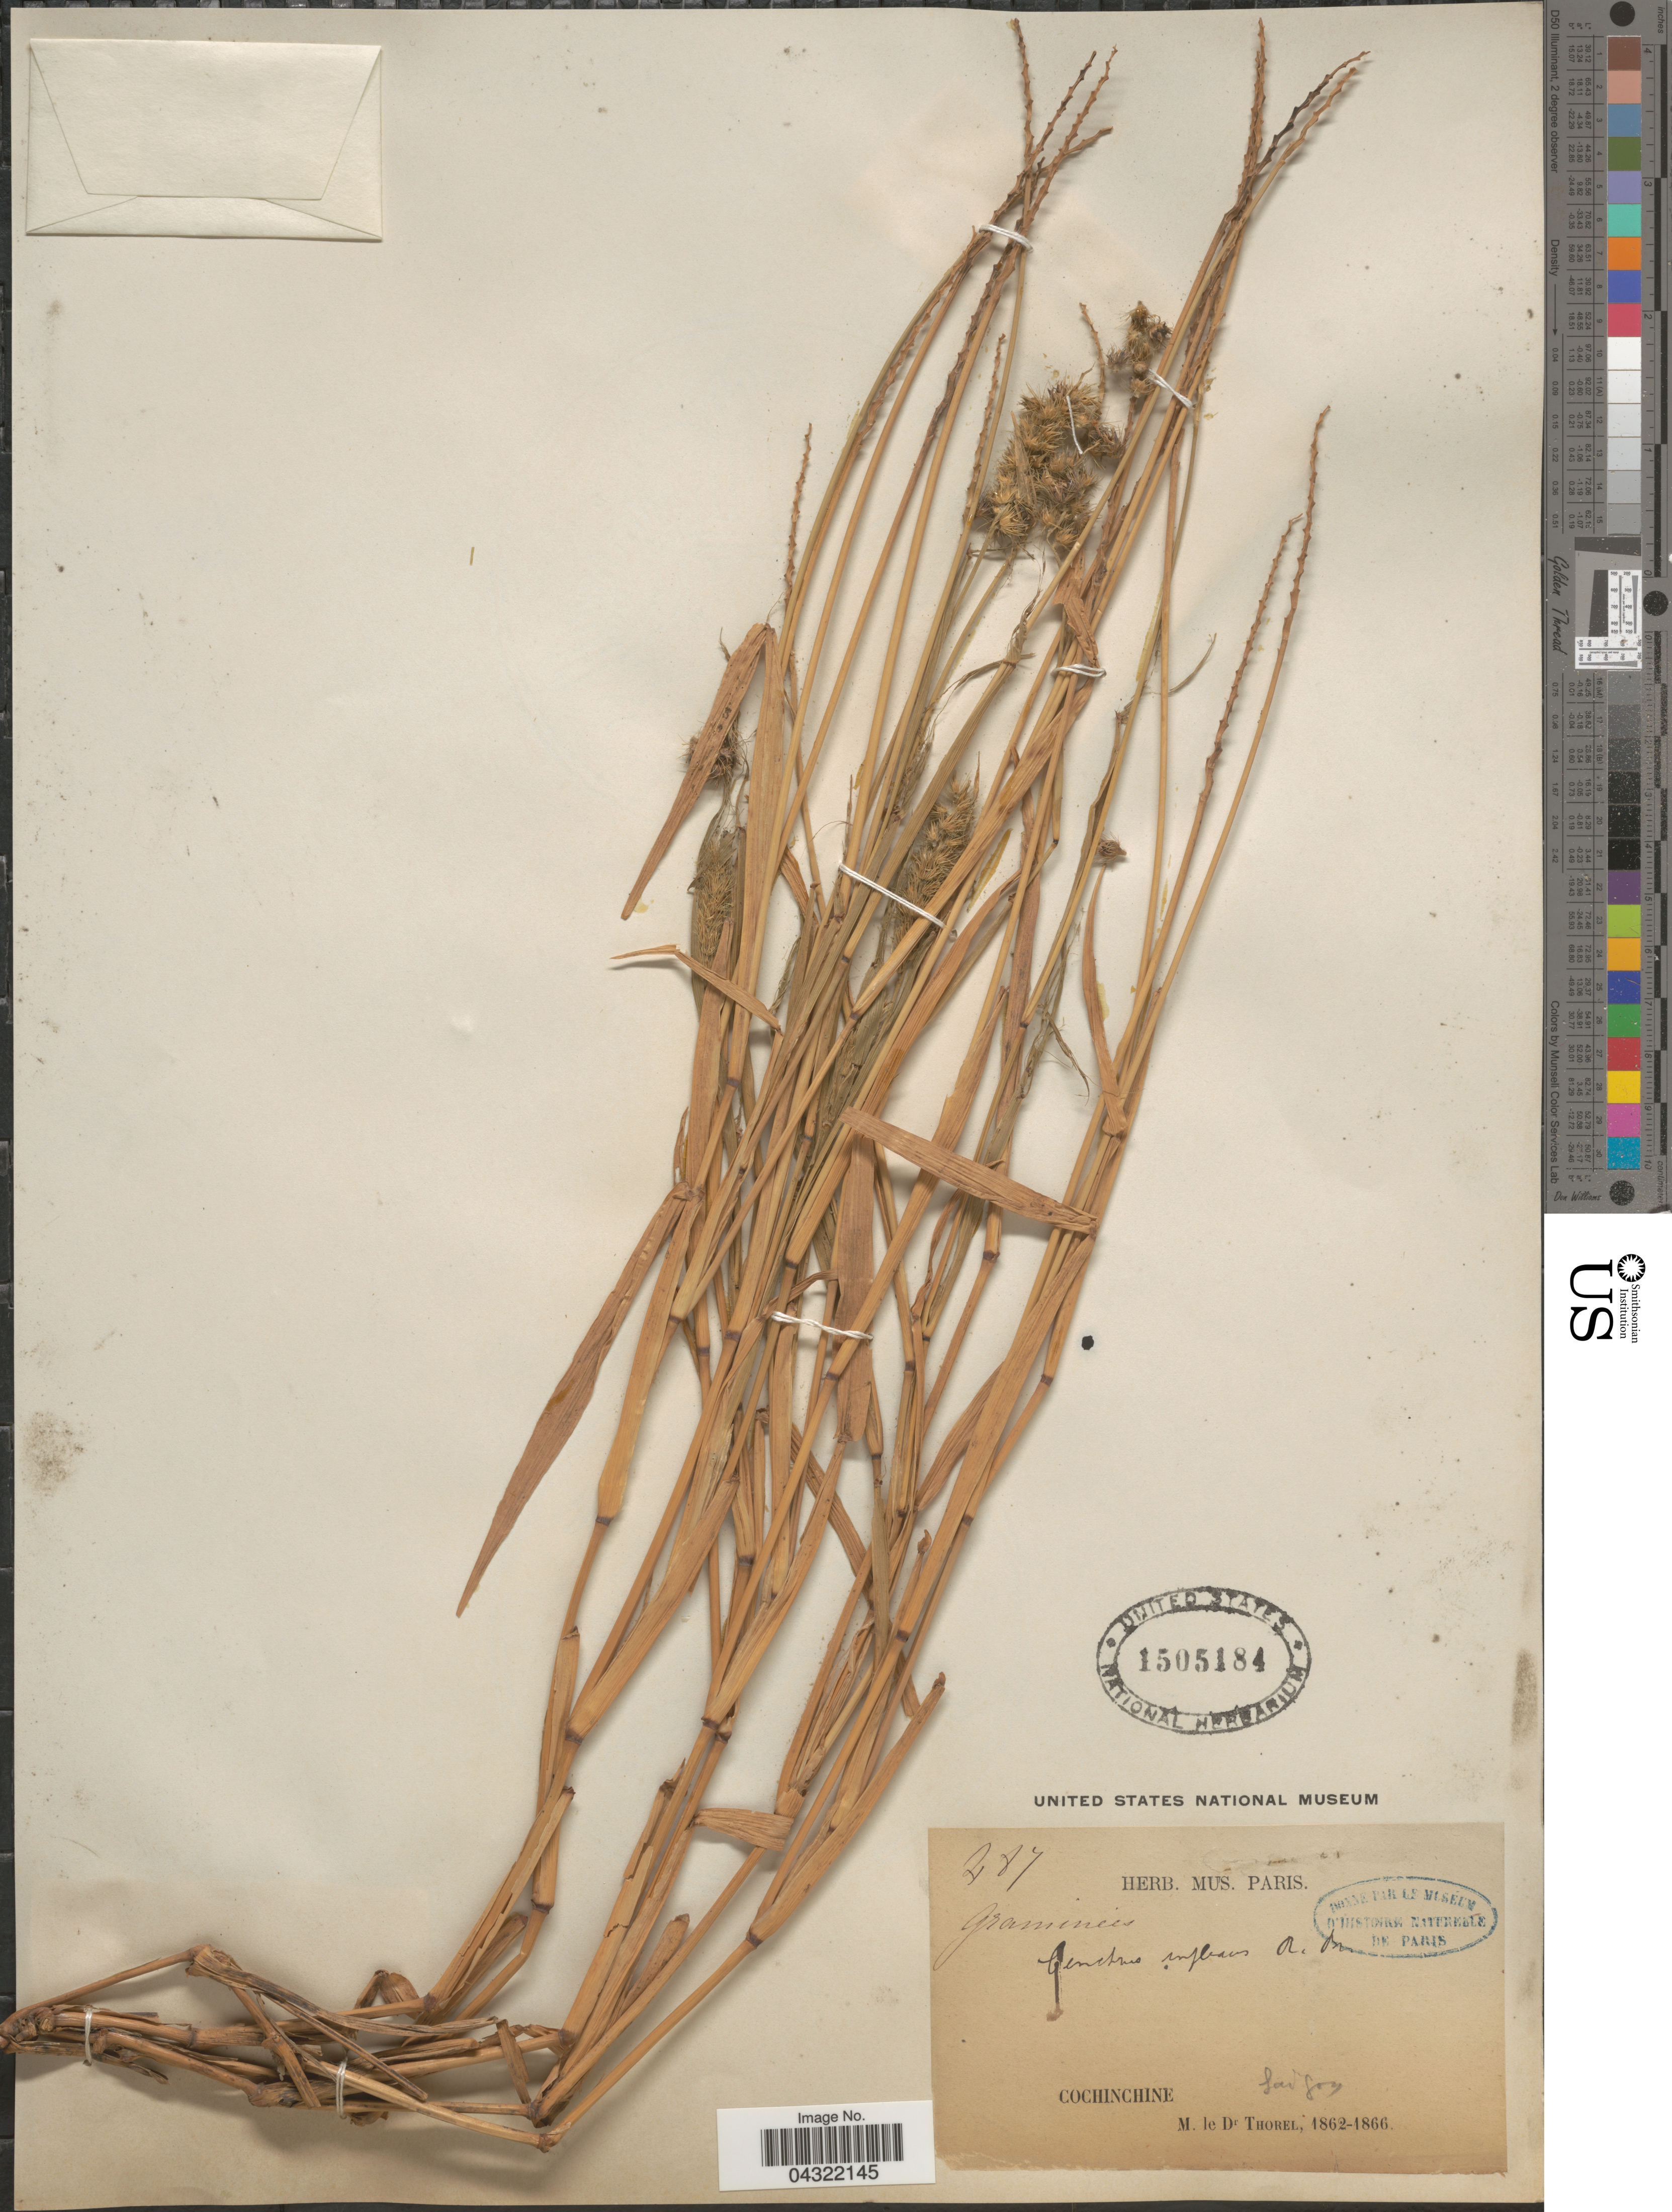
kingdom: Plantae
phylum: Tracheophyta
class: Liliopsida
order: Poales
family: Poaceae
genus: Cenchrus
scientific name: Cenchrus brownii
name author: Roem. & Schult.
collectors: Thorel, M. "M. [=Monsieur] Thorel" DO NOT USE (error for C. Thorel)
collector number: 287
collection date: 1863-01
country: Vietnam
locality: Cochinchine.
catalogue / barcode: US 1505184